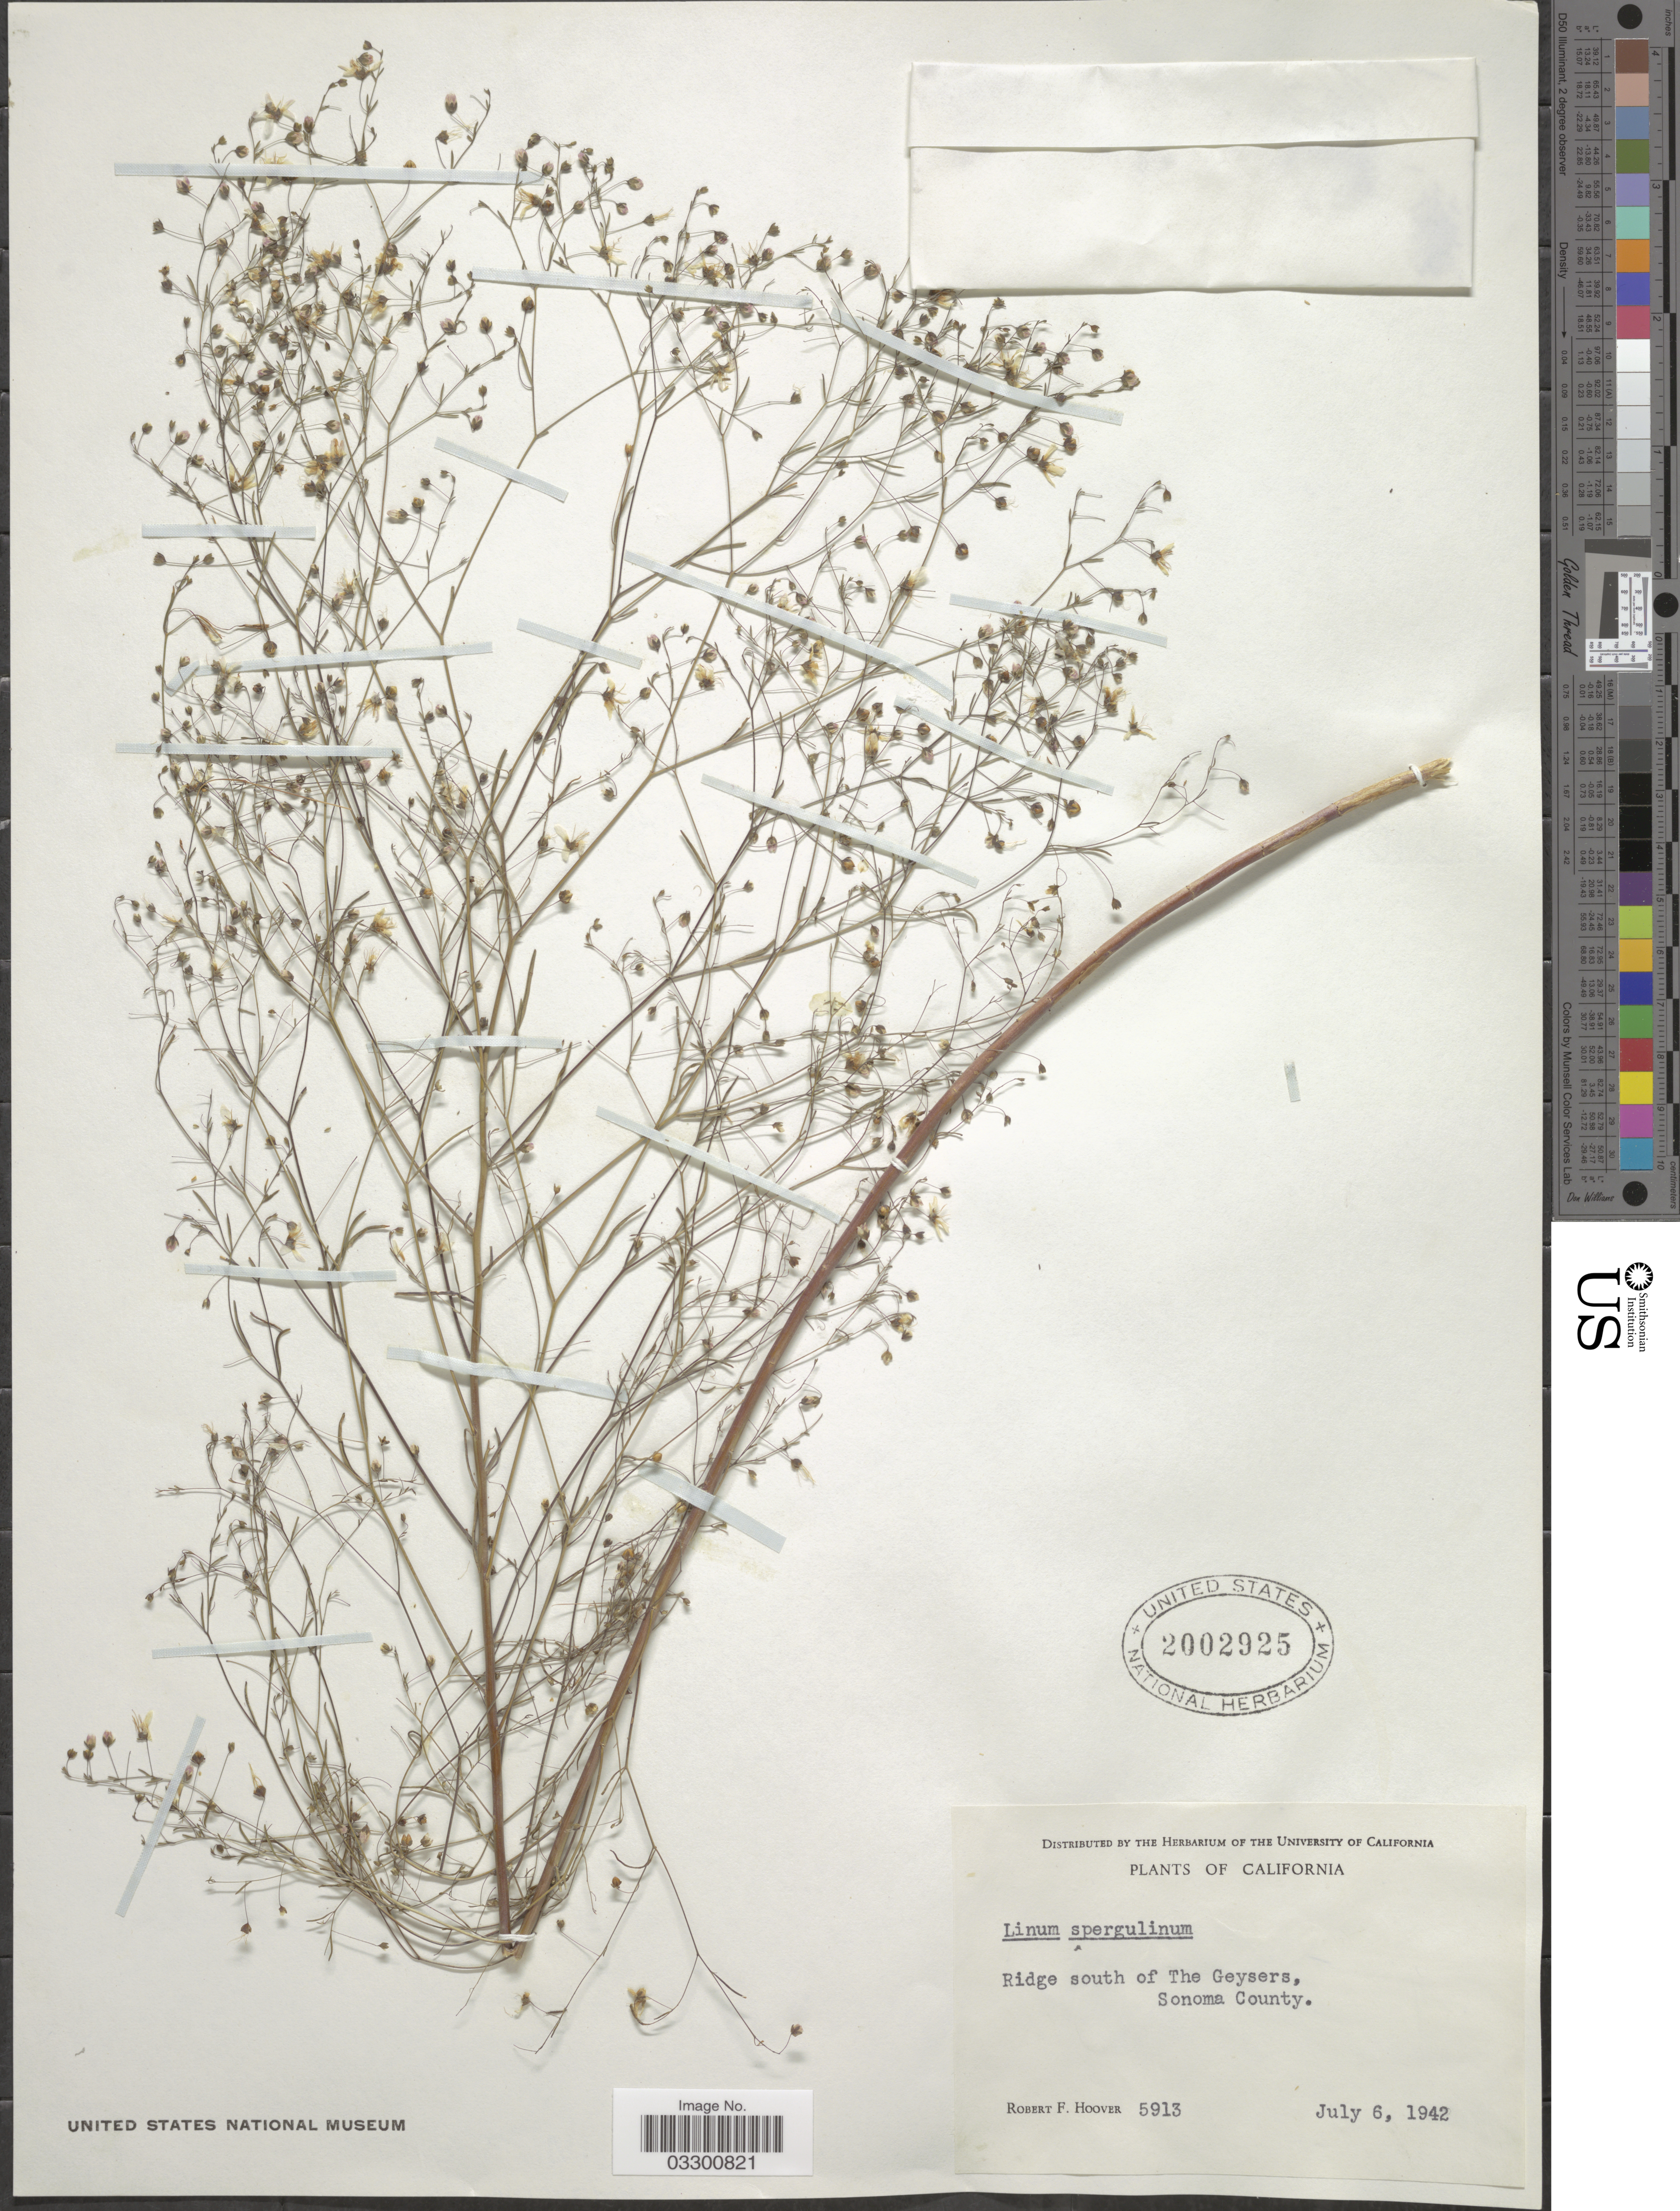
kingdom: Plantae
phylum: Tracheophyta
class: Magnoliopsida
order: Malpighiales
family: Linaceae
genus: Hesperolinon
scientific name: Hesperolinon spergulinum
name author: (A. Gray) Small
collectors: R. F. Hoover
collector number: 5913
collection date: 1942-07-06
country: United States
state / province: California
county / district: Sonoma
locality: Ridge south of The Geysers, Sonoma County.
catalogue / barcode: US 2002925